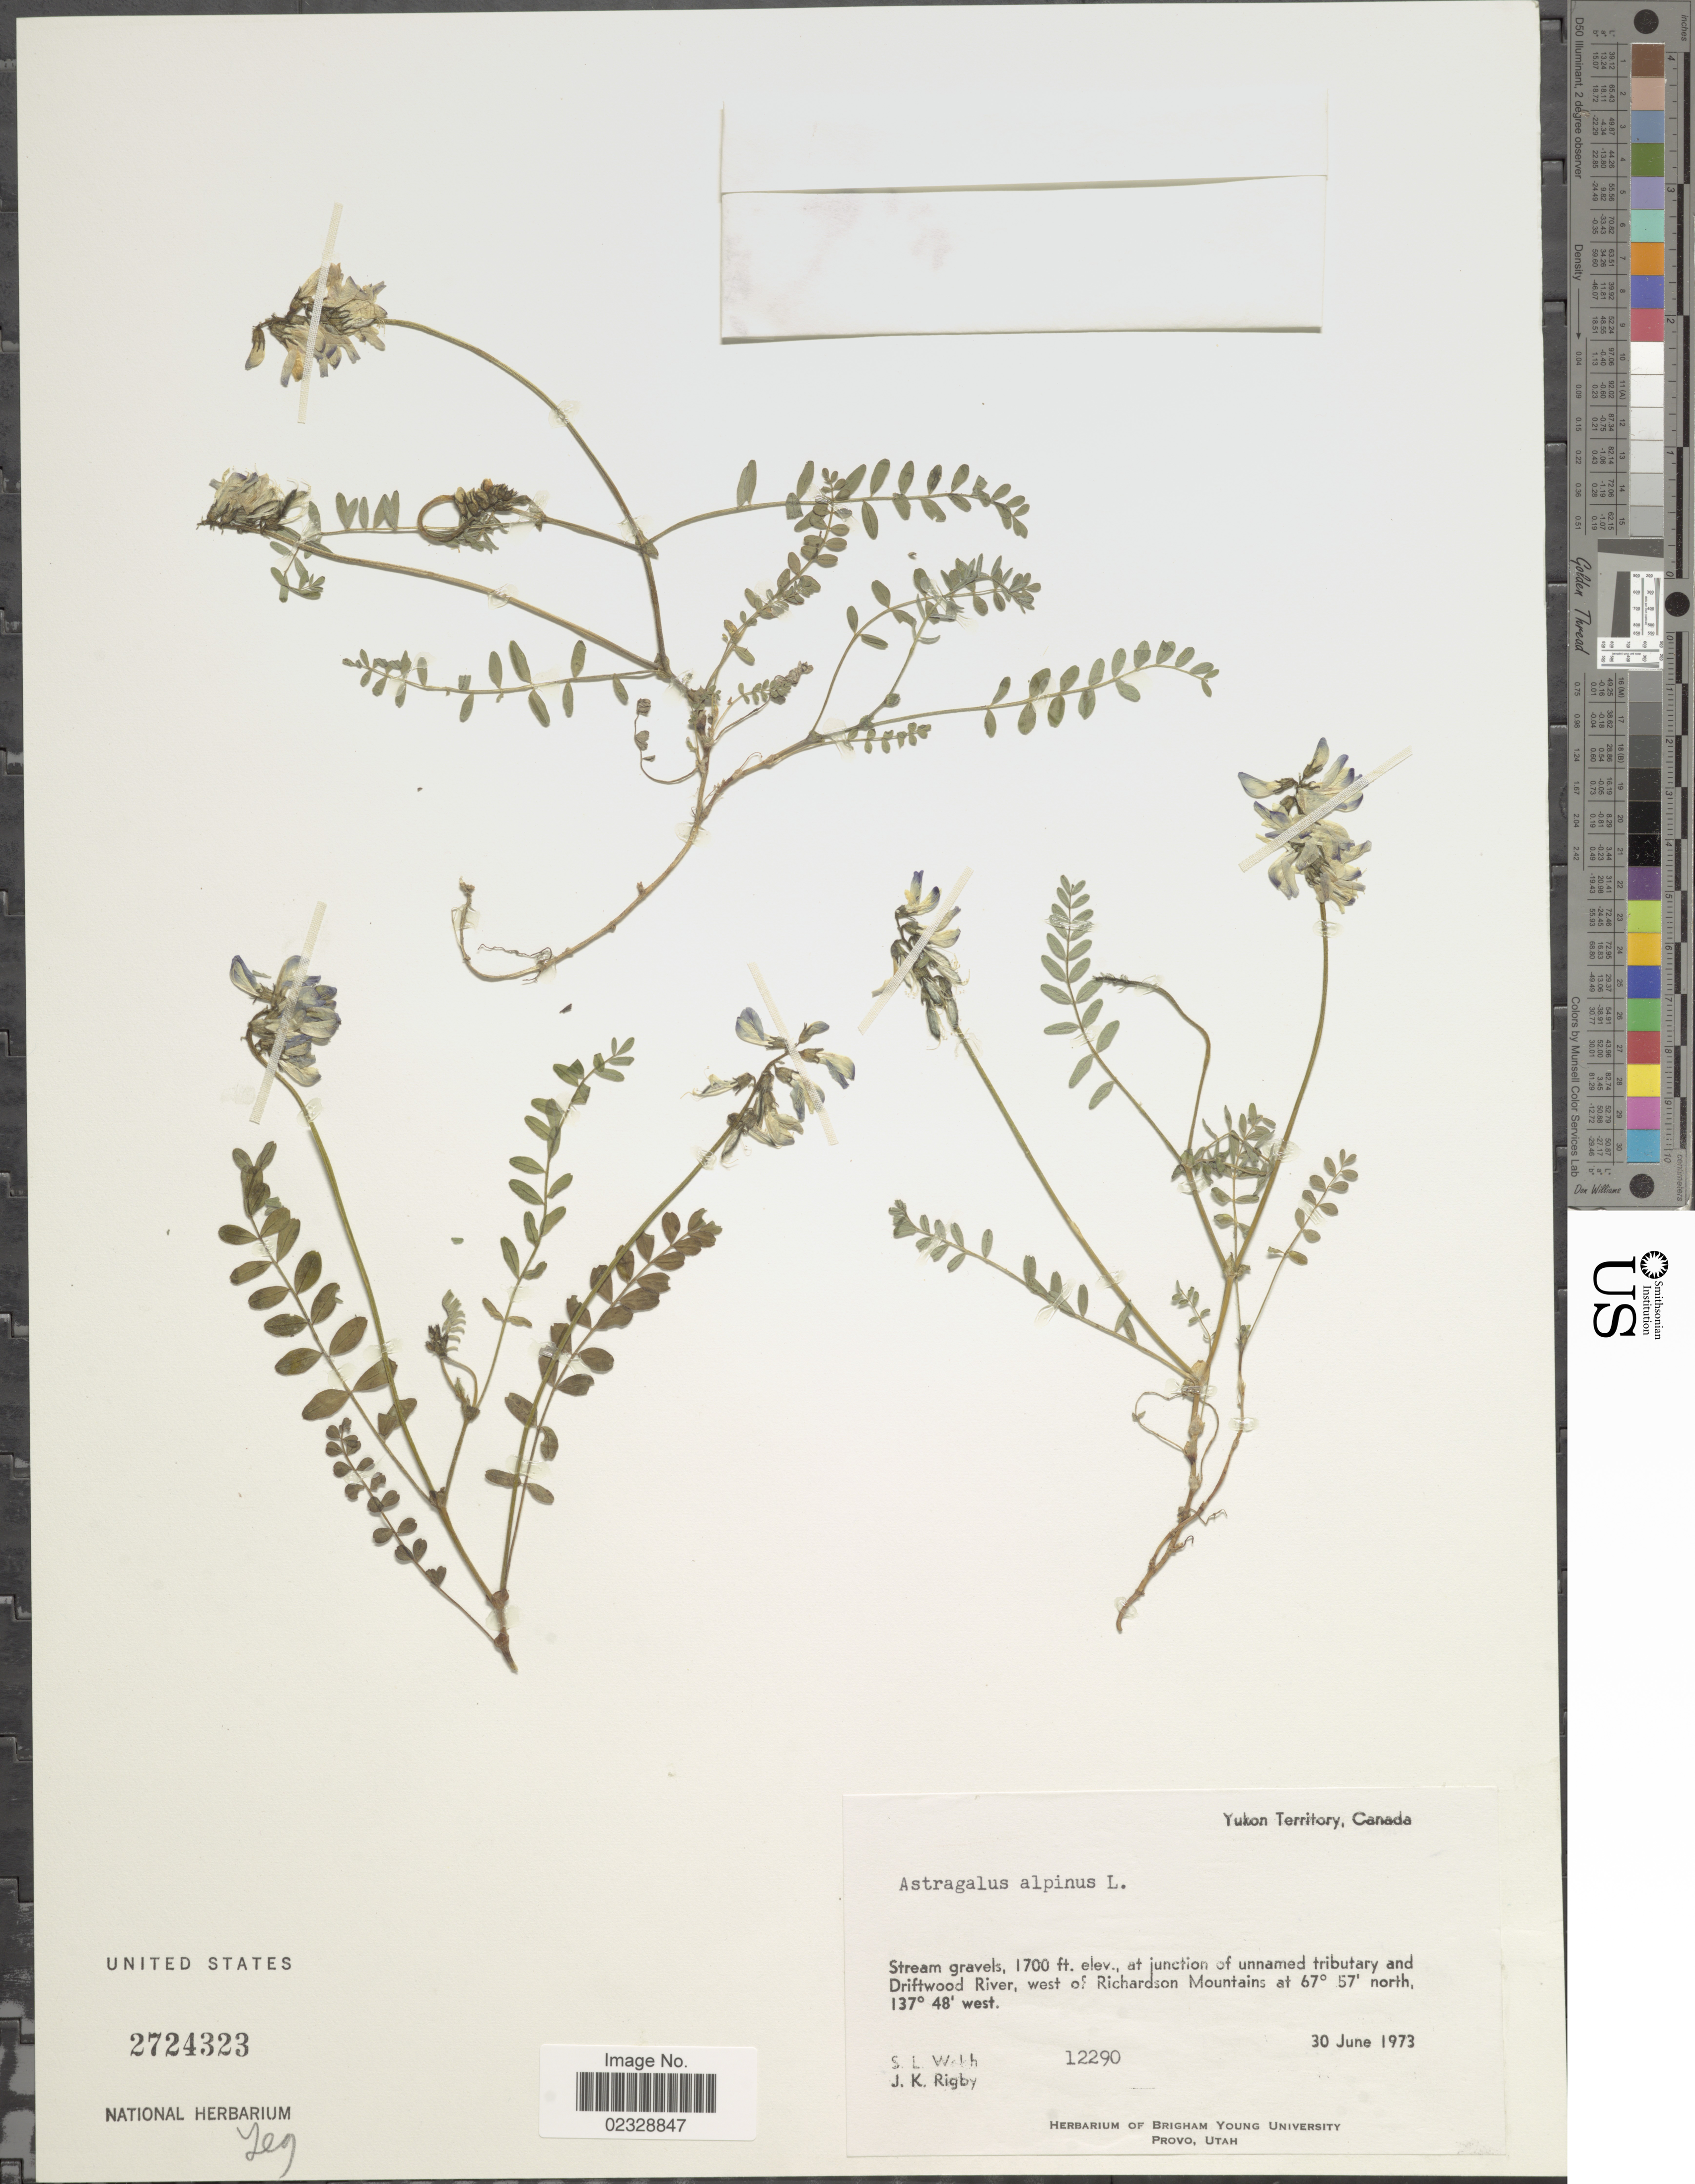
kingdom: Plantae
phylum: Tracheophyta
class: Magnoliopsida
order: Fabales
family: Fabaceae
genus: Astragalus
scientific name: Astragalus alpinus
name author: L.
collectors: S. Welsh & J. Rigby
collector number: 12290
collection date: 1973-06-30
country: Canada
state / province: Yukon Territory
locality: Driftwood River, west of Richardson Mountains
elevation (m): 518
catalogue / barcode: US 2724323